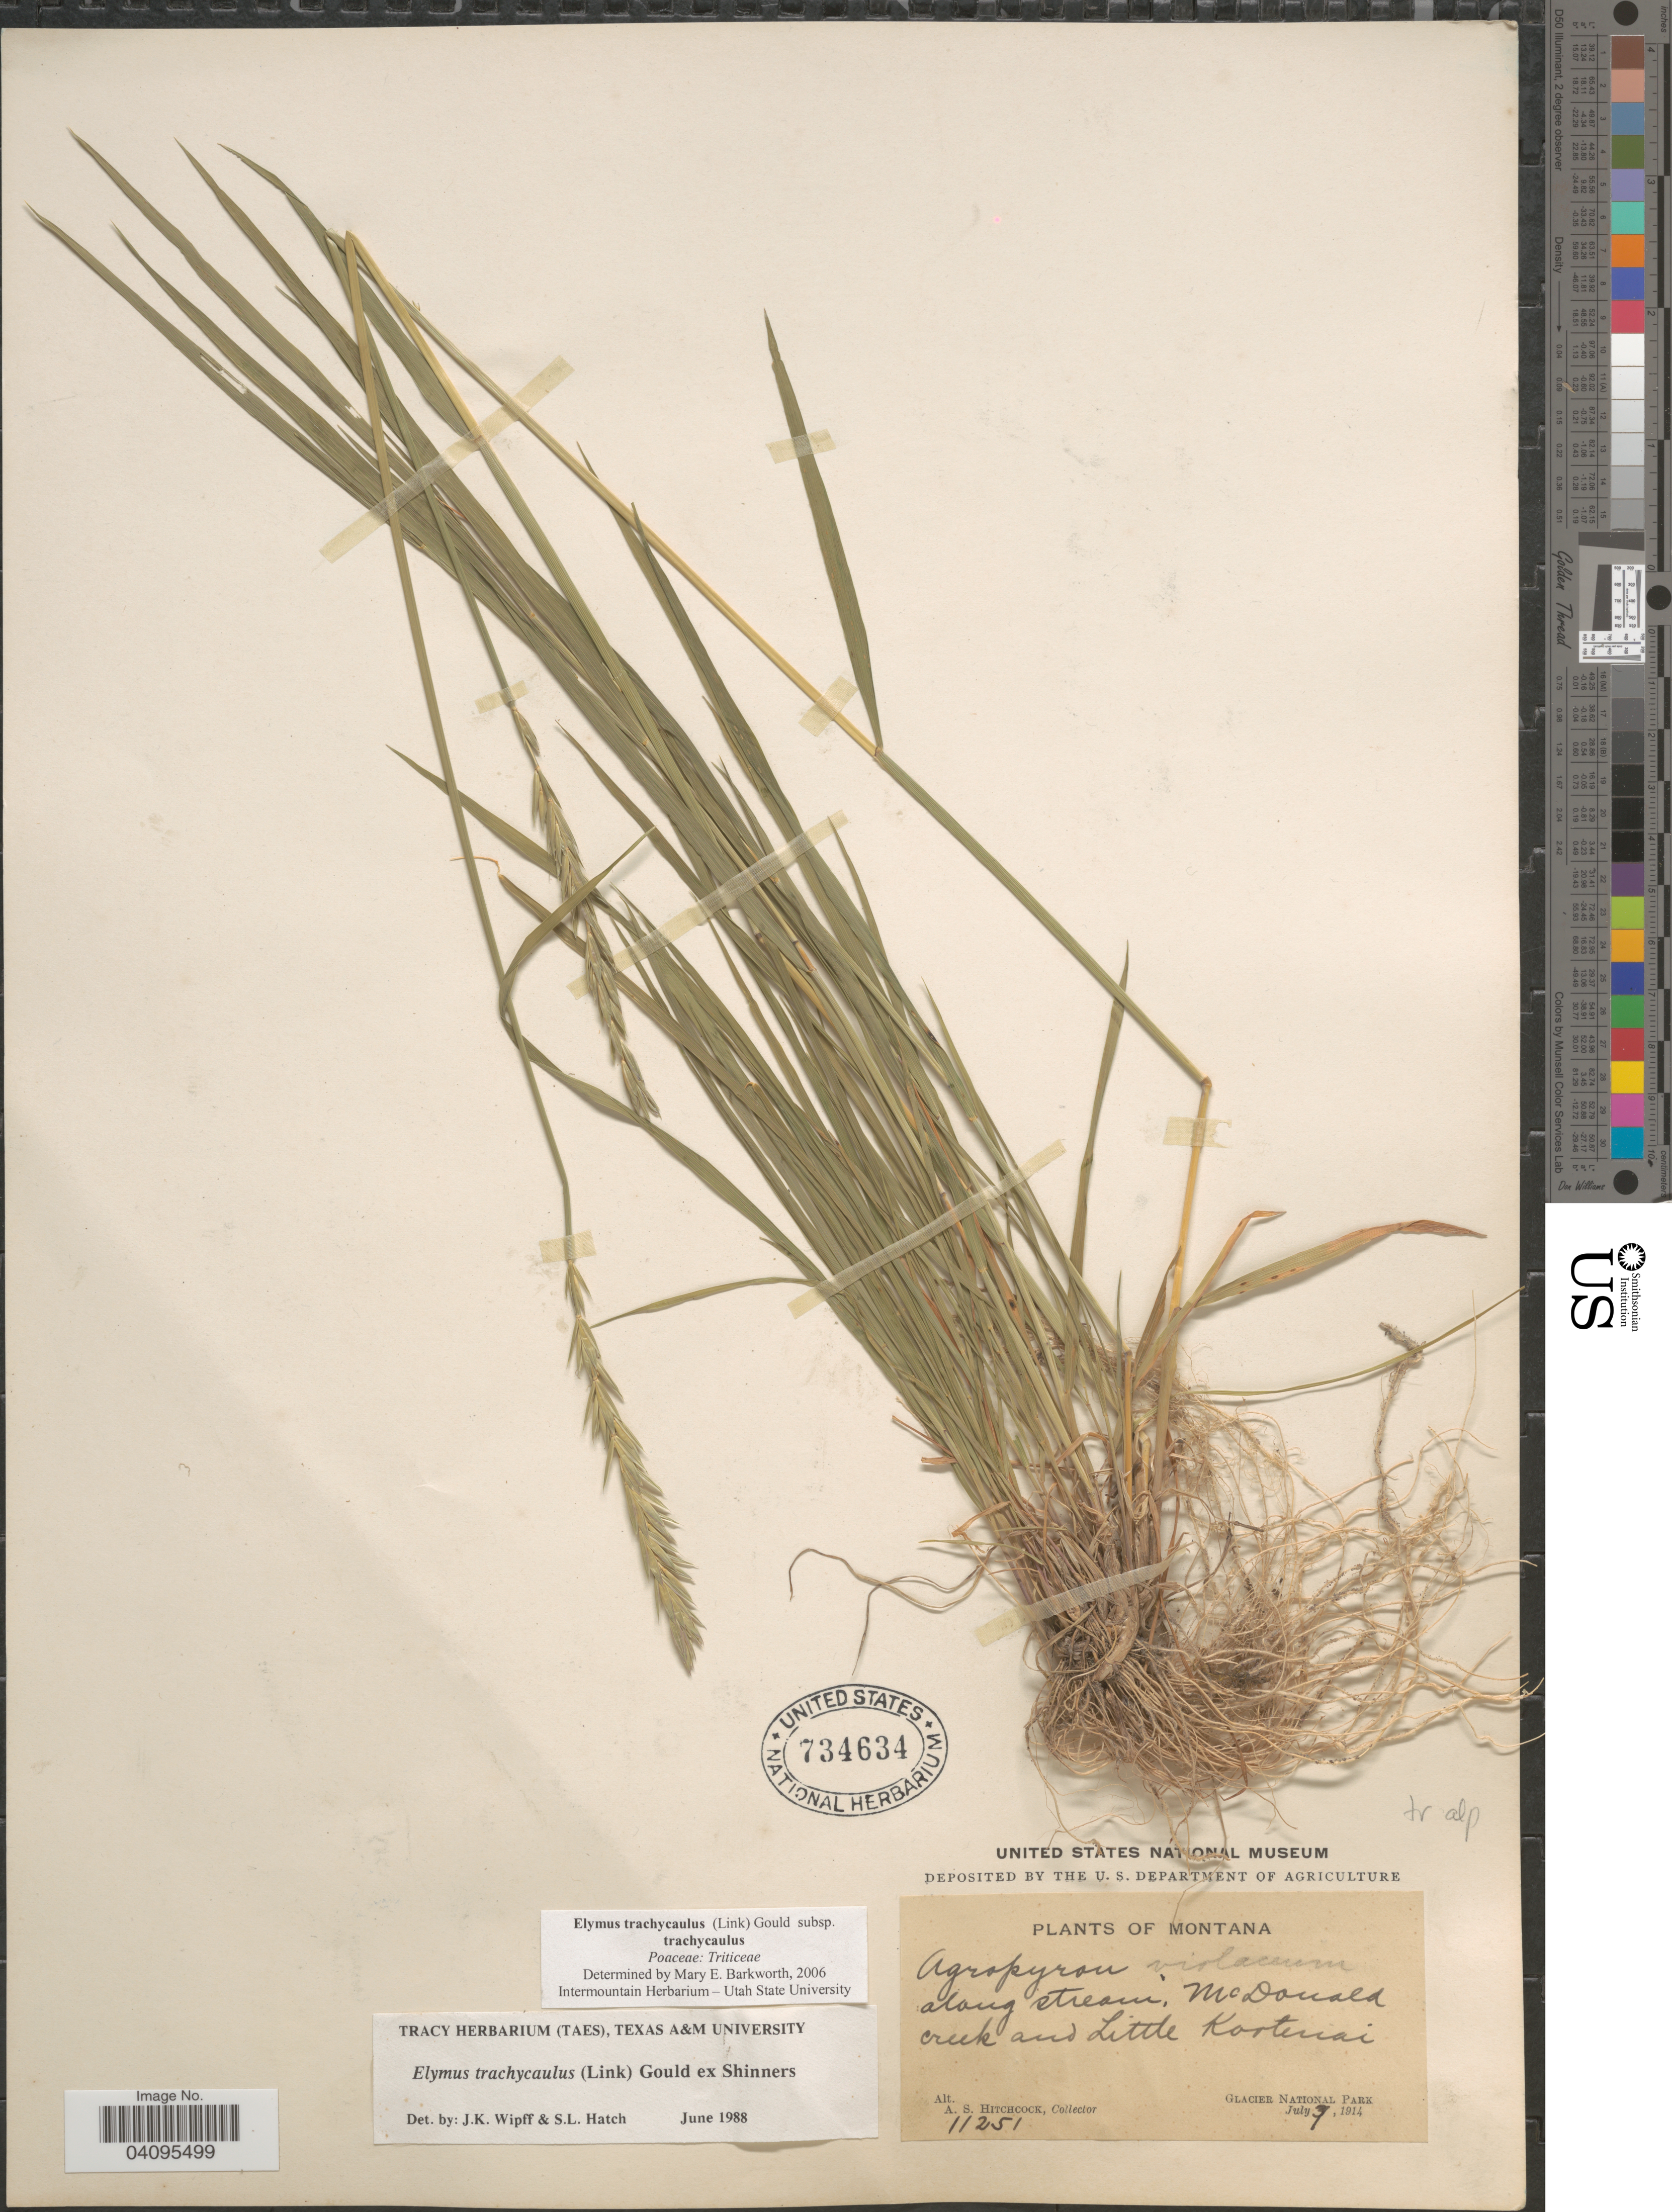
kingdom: Plantae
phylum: Tracheophyta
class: Liliopsida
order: Poales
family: Poaceae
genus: Elymus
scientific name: Elymus trachycaulus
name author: (Link) Gould ex Shinners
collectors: A. S. Hitchcock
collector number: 11251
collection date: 1914-07-07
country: United States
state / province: Montana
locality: Along stream, McDonald creek and Little Kootenai. Glacier National Park.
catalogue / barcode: US 734634